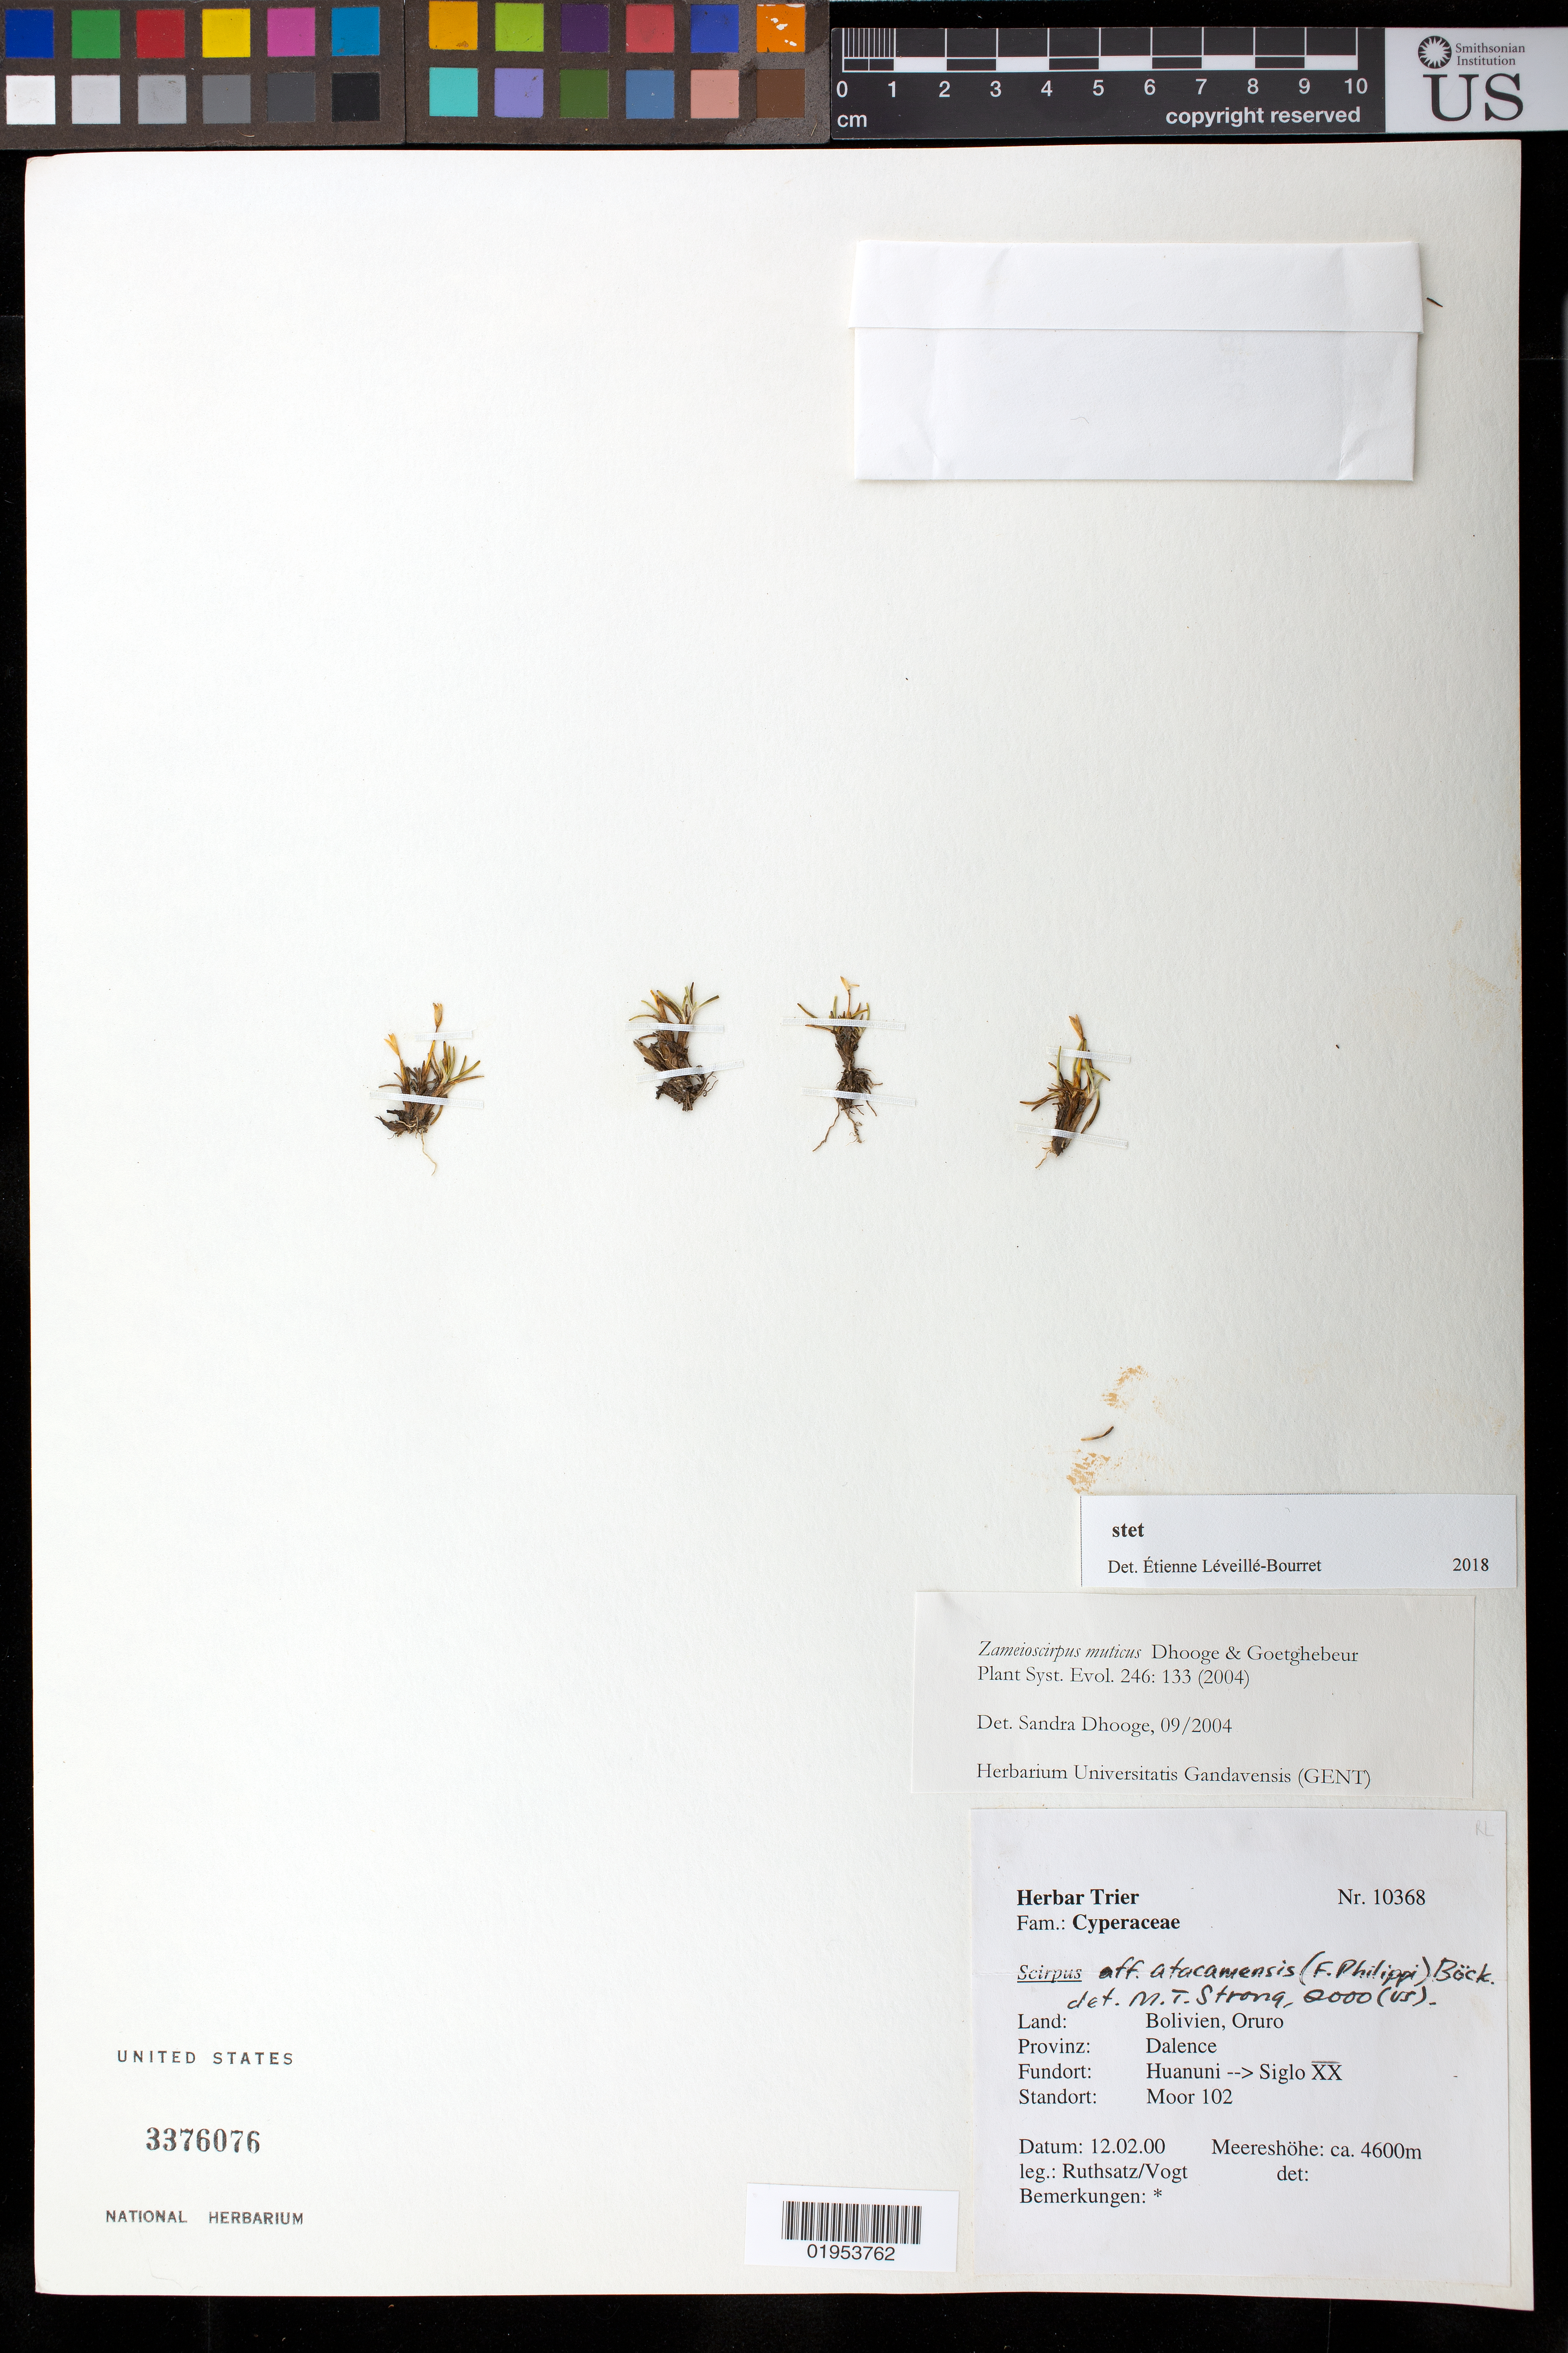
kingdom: Plantae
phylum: Tracheophyta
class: Liliopsida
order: Poales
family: Cyperaceae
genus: Zameioscirpus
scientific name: Zameioscirpus muticus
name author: Dhooge & Goetgh.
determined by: Dhooge, S.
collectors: B. Ruthsatz & Vogt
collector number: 10368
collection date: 2000-02-12 or 2000-12-02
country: Bolivia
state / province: Oruro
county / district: Pantaleón Dalence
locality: Huanuni --> Siglo XX. Moor 102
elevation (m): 4600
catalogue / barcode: US 3376076